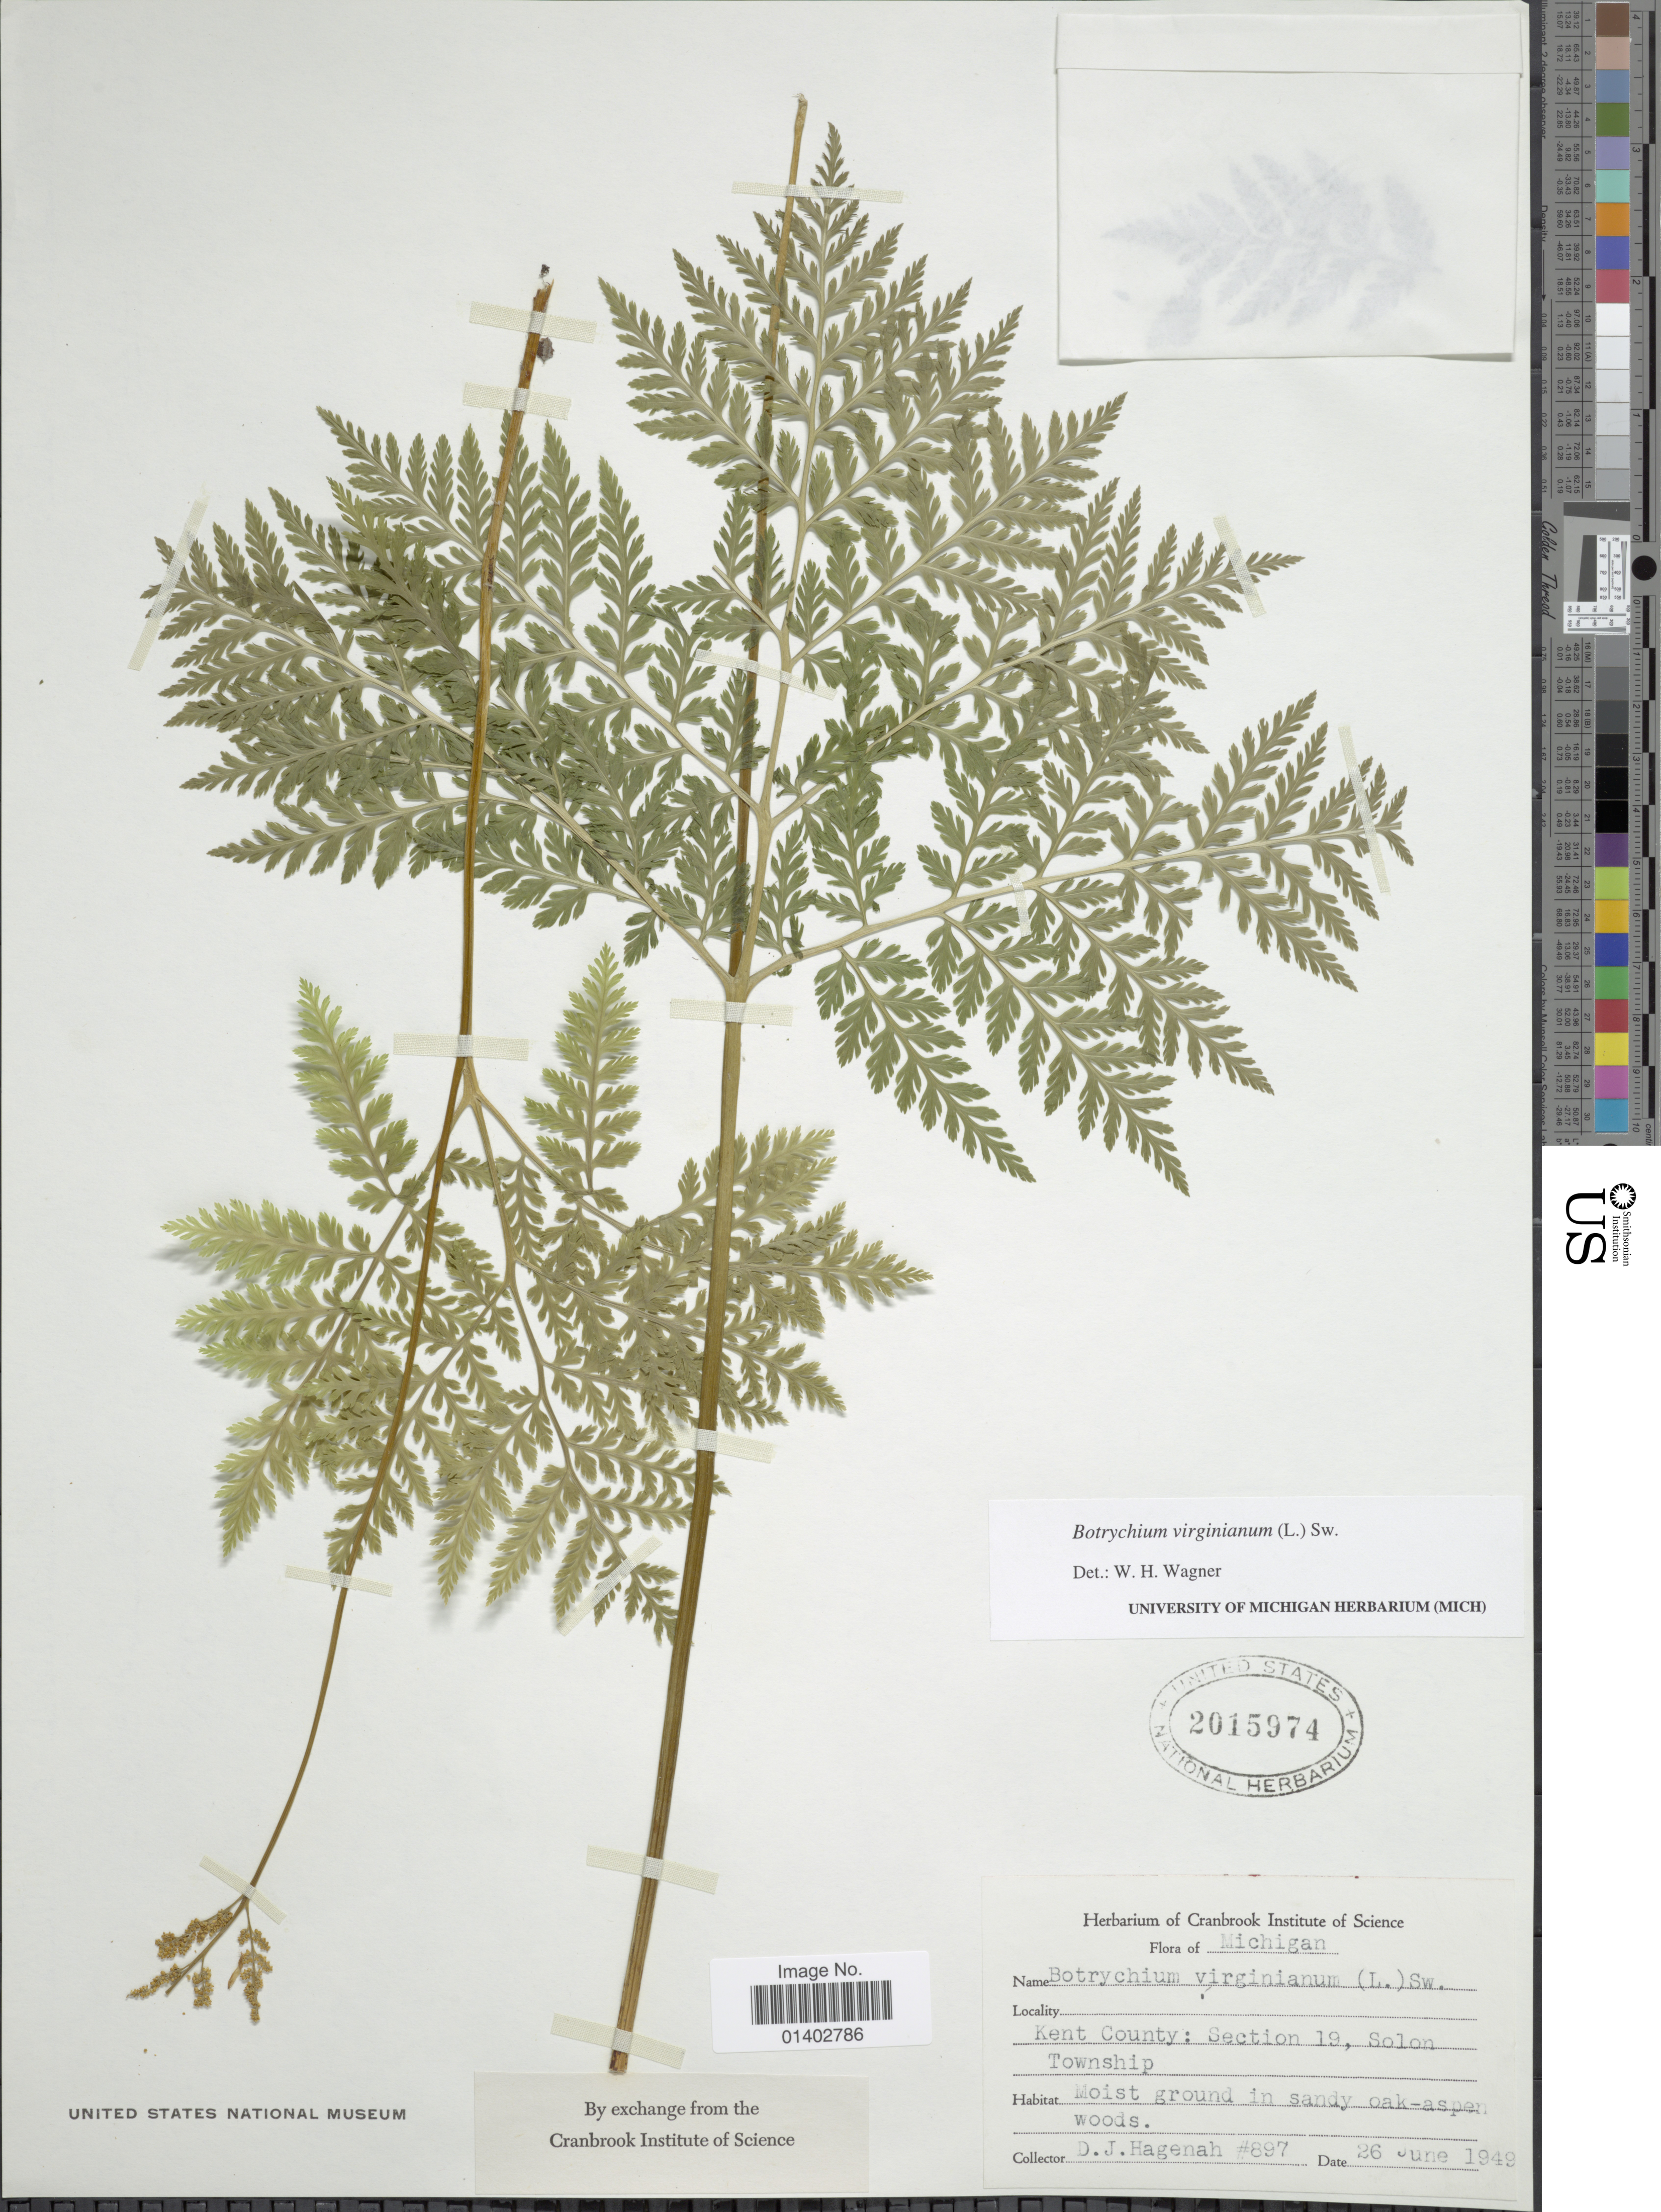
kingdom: Plantae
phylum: Tracheophyta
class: Polypodiopsida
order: Ophioglossales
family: Ophioglossaceae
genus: Botrychium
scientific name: Botrychium virginianum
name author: (L.) Sw.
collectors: D. Hagenah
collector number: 897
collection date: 1949-06-26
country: United States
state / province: Michigan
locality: Kent County: Section 19, Solon Township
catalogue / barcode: US 2015974